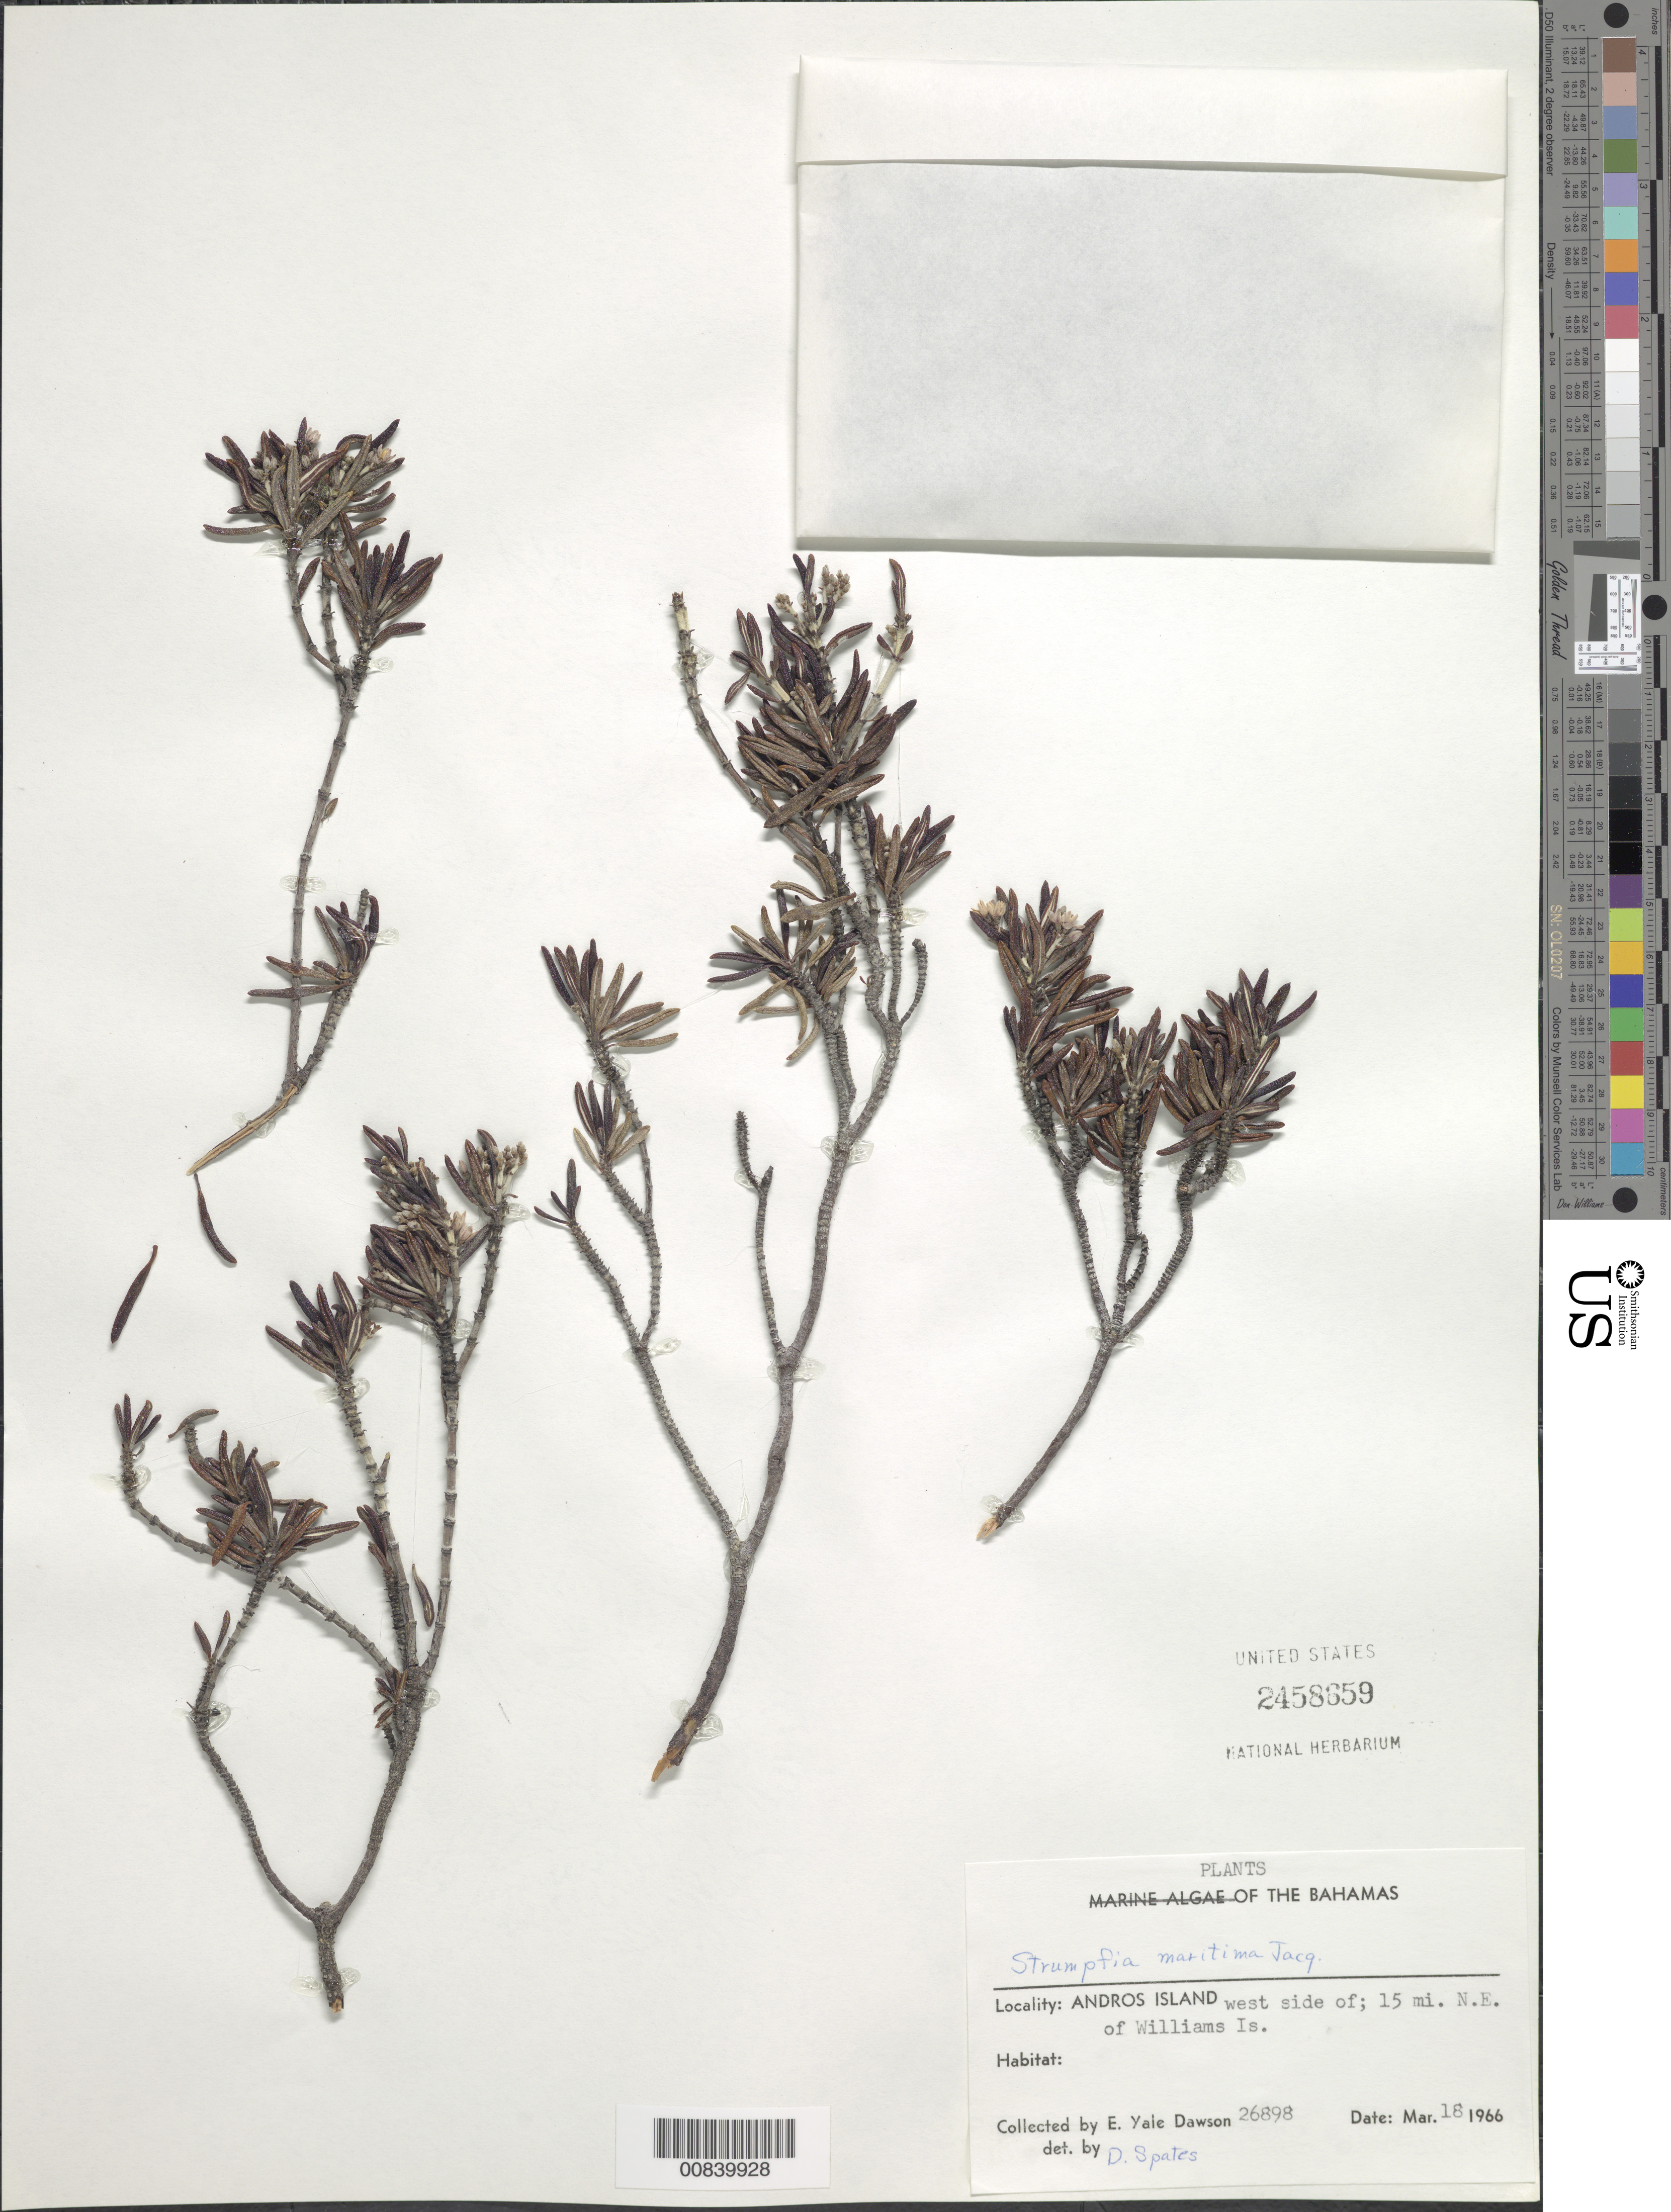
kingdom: Plantae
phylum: Tracheophyta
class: Magnoliopsida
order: Gentianales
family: Rubiaceae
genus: Strumpfia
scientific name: Strumpfia maritima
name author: Jacq.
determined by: Spates, D.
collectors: E. Y. Dawson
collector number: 26898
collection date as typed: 18 Mar 1966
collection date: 1966-03-18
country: Bahamas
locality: West side of Andros Island; 15 mi. NE of Williams Is.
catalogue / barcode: US 2458659